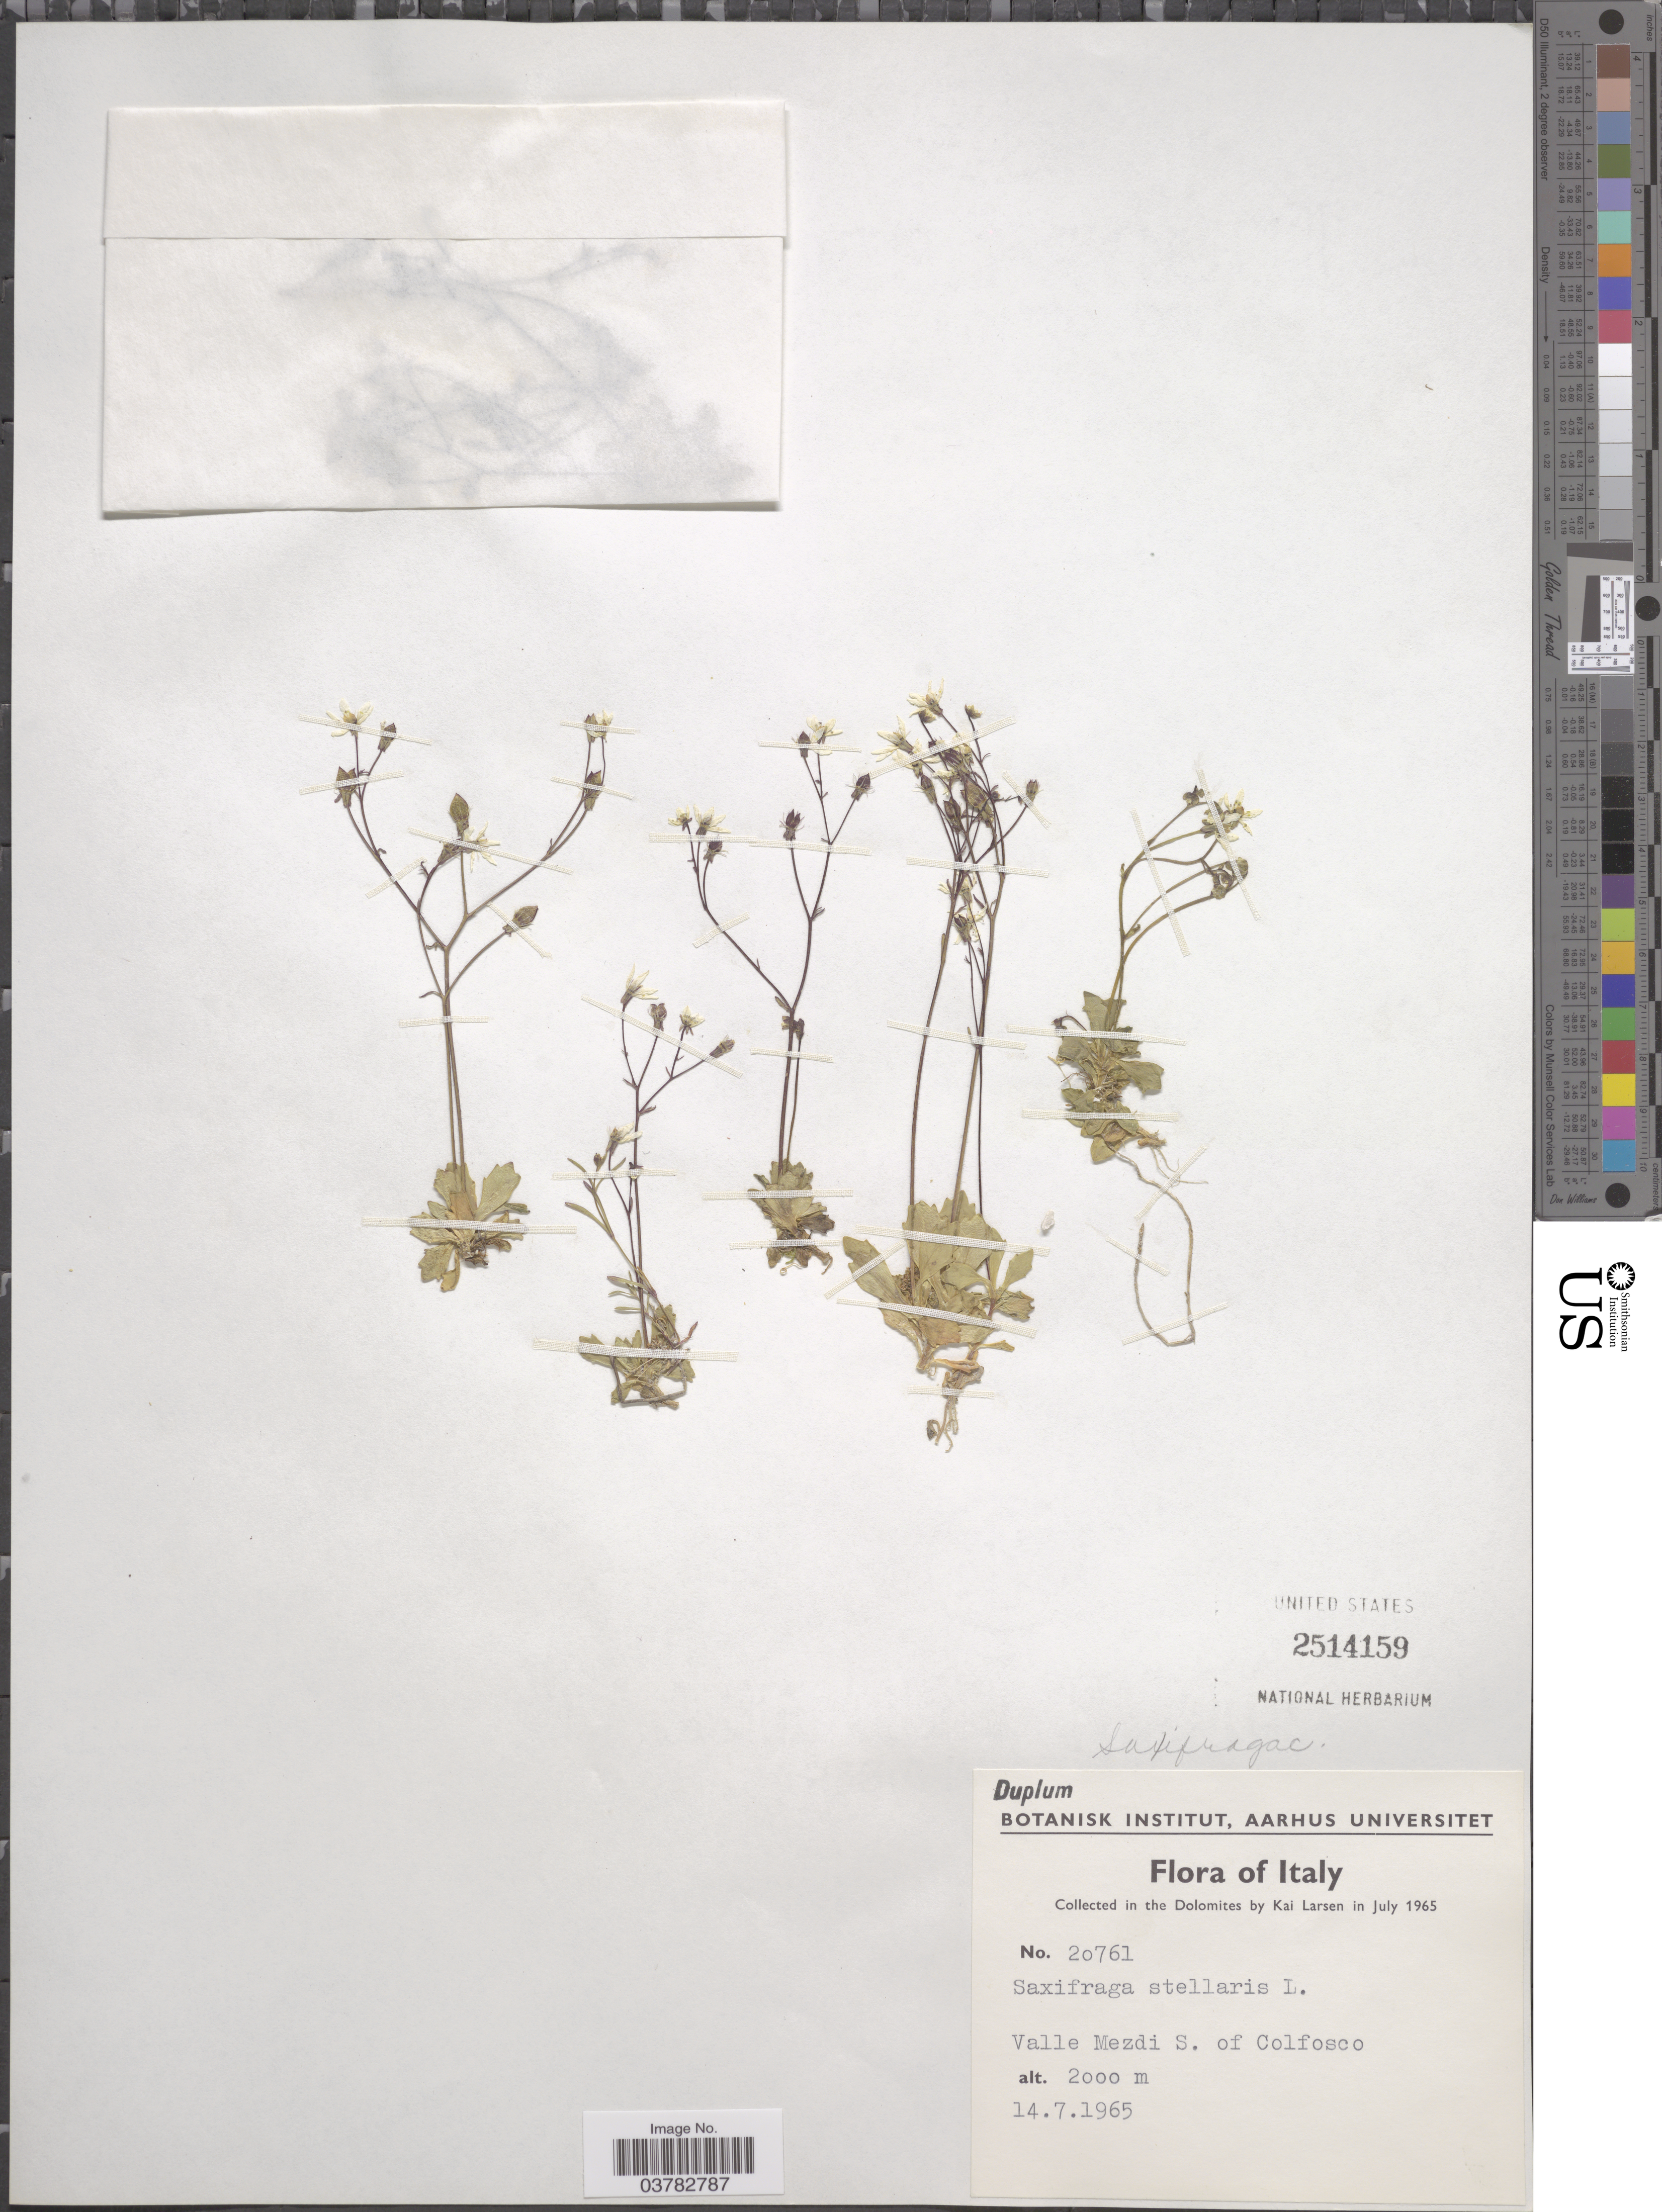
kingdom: Plantae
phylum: Tracheophyta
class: Magnoliopsida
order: Saxifragales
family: Saxifragaceae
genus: Micranthes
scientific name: Micranthes stellaris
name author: (L.) Galasso et al.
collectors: K. Larsen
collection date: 1965-07-14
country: Italy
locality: In the Domolites. Valle Mezdi S. of Colfosco.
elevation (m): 2000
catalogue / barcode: US 2514159